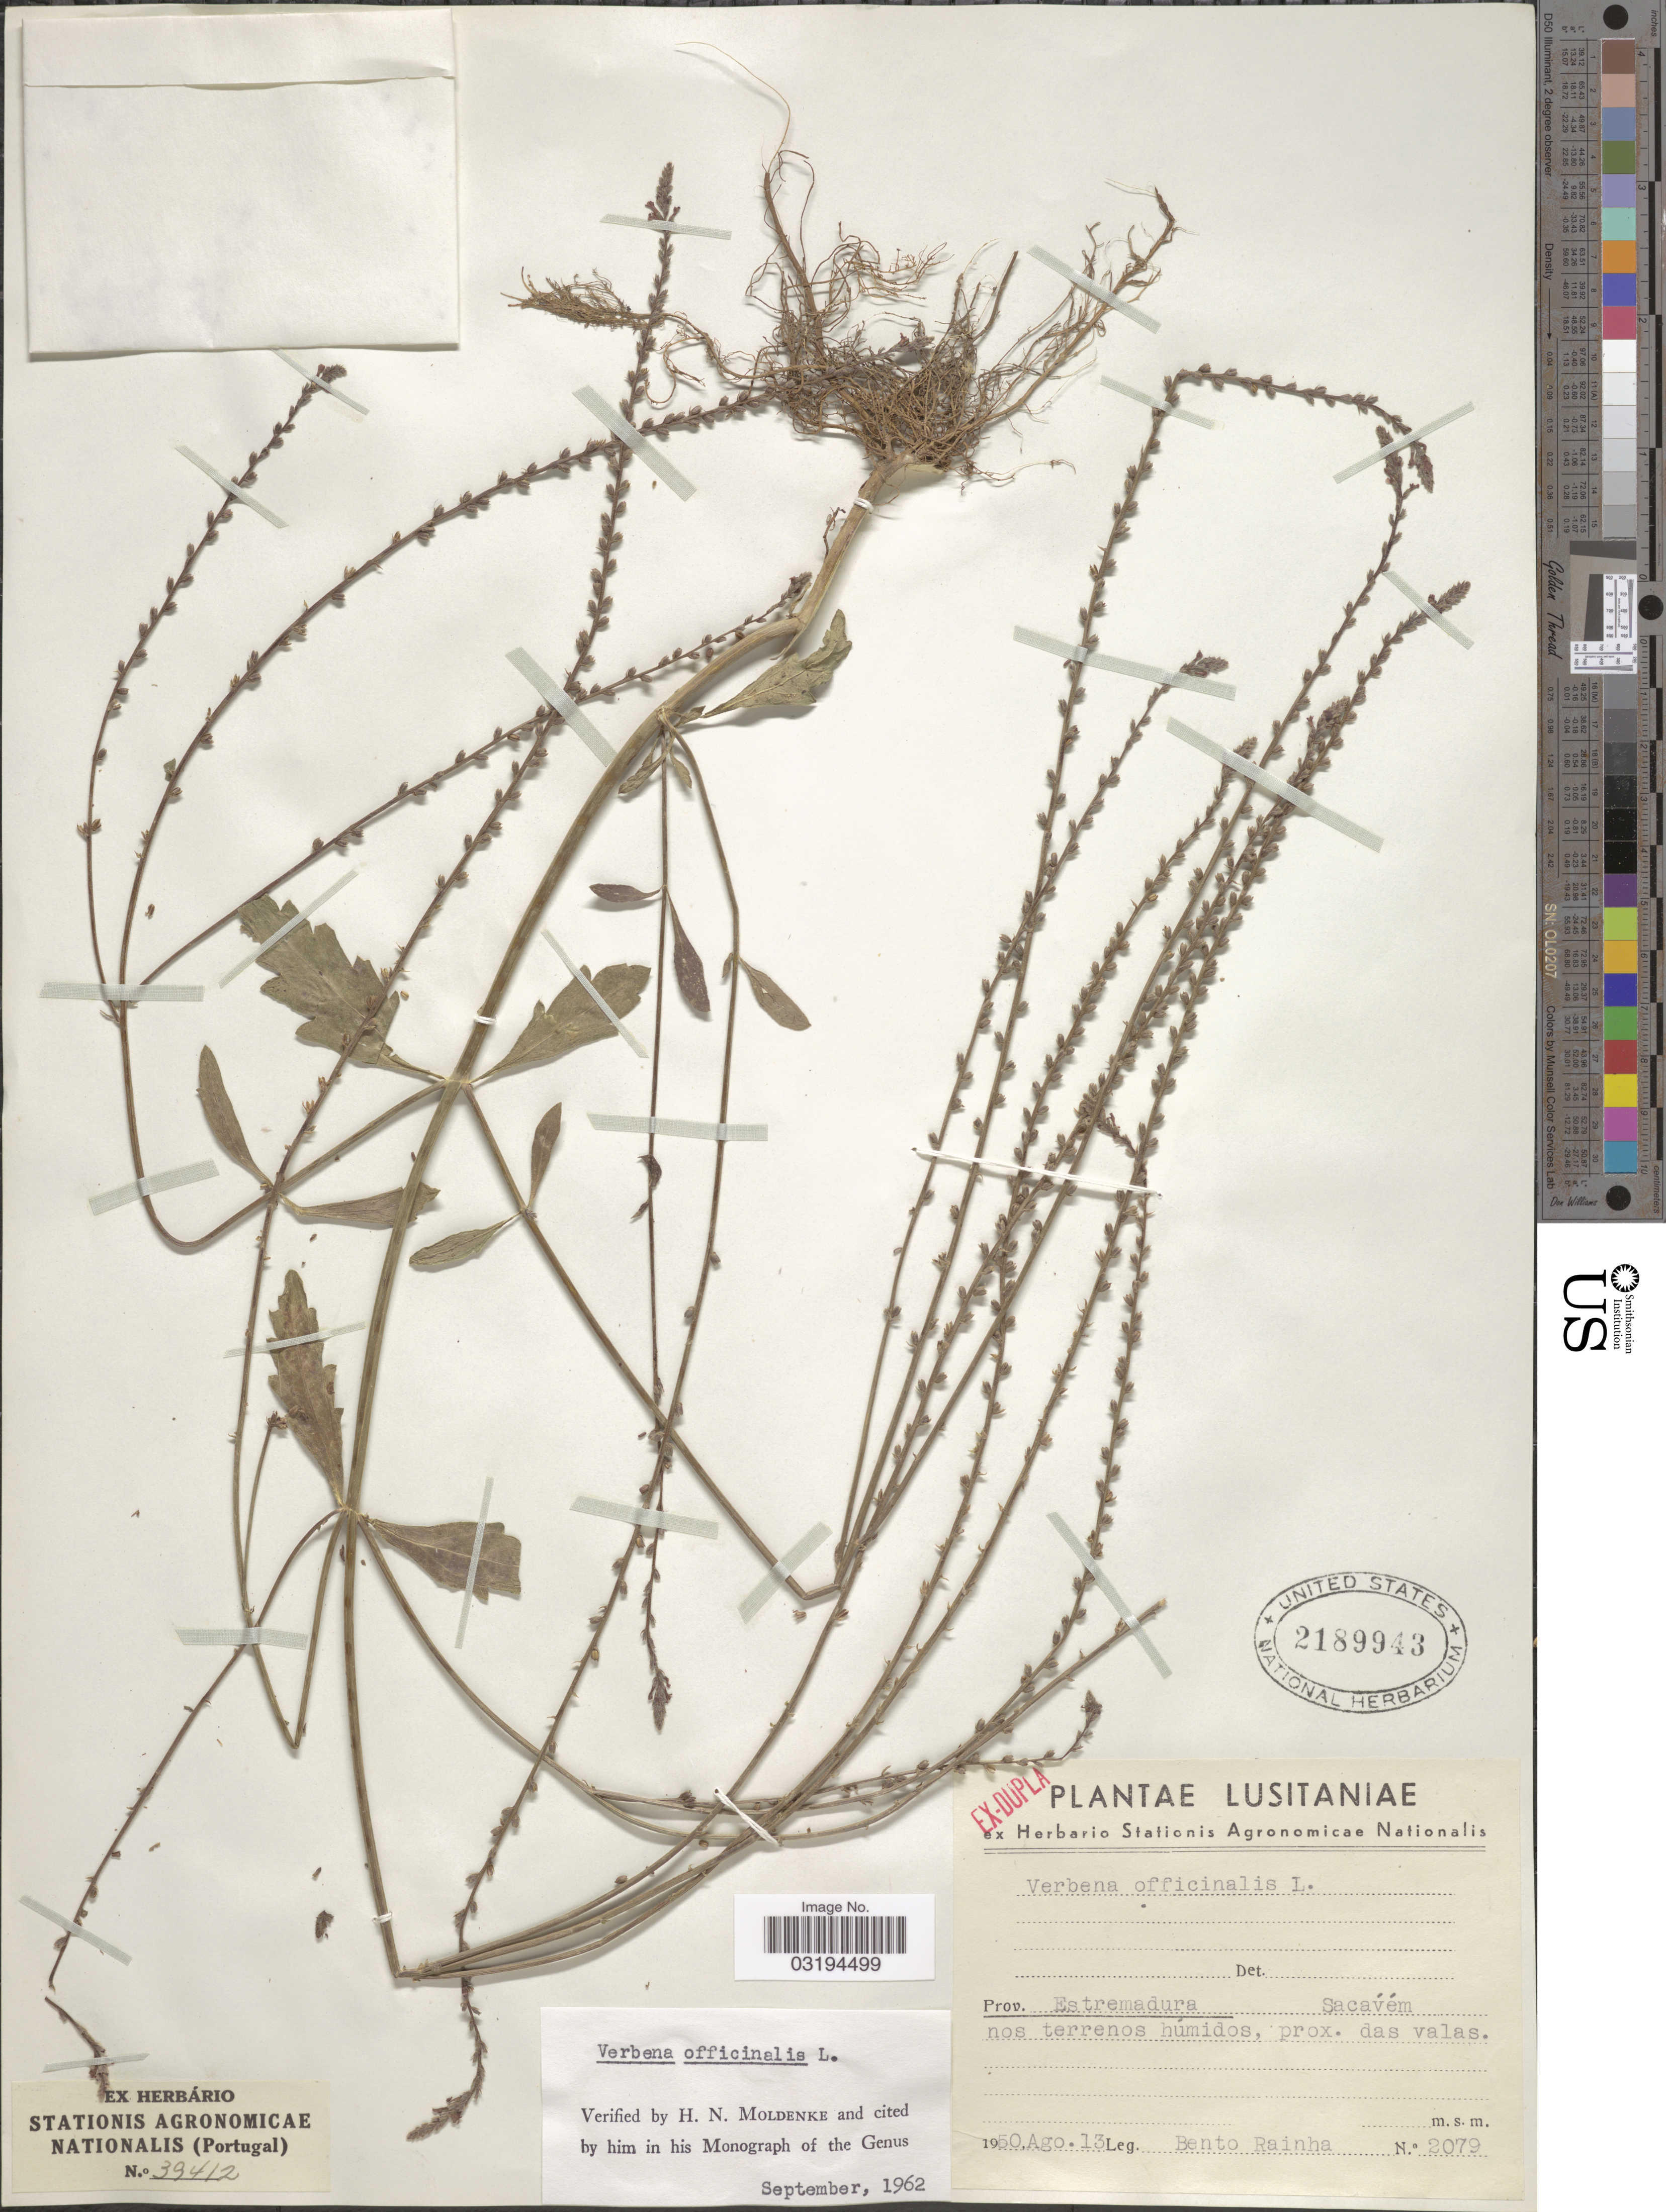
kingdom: Plantae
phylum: Tracheophyta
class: Magnoliopsida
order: Lamiales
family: Verbenaceae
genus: Verbena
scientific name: Verbena officinalis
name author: L.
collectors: B. Rainha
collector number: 2079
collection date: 1950-08-13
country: Portugal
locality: Lusitaniae. Prov. Estremadura. Sacavém.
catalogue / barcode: US 2189943